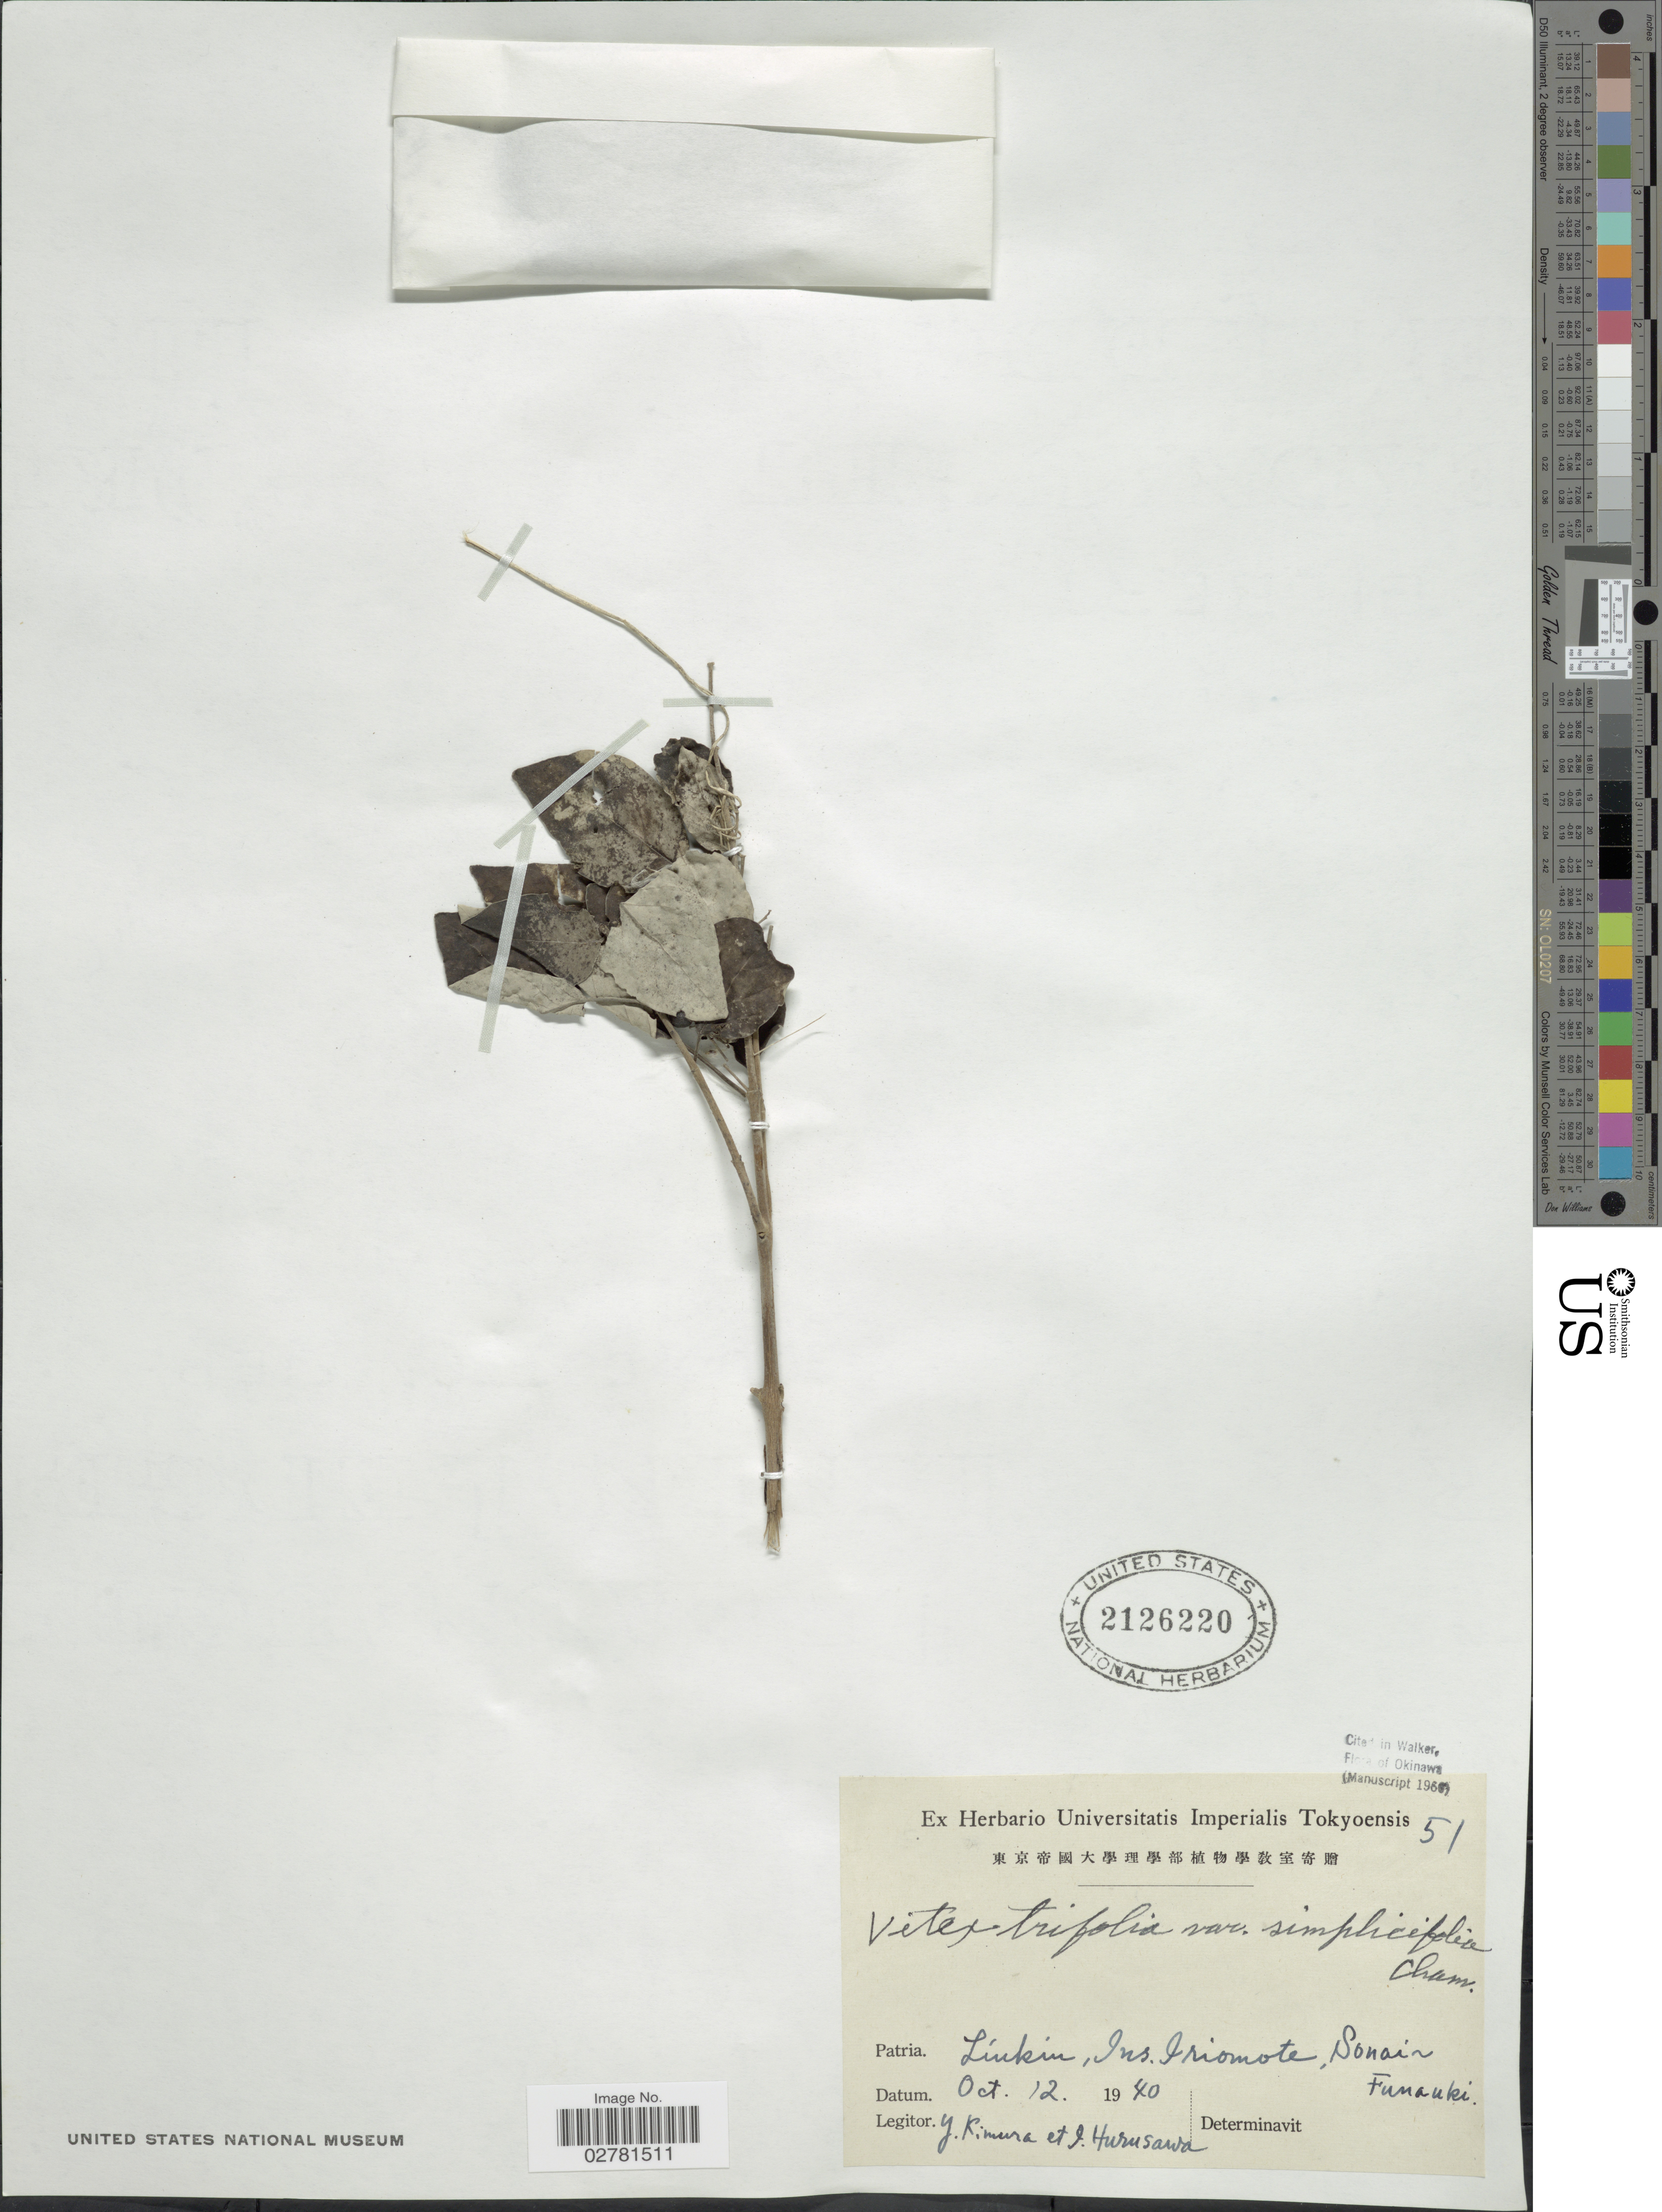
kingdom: Plantae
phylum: Tracheophyta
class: Magnoliopsida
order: Lamiales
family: Lamiaceae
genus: Vitex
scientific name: Vitex trifoliata var. simplicifolia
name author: Cham.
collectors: Y. Kimura & I. Hurusawa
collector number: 51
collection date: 1940-10-12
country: Japan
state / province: Okinawa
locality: Liukiu, Ins. Iriomote, Sonair Funauki.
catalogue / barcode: US 2126220